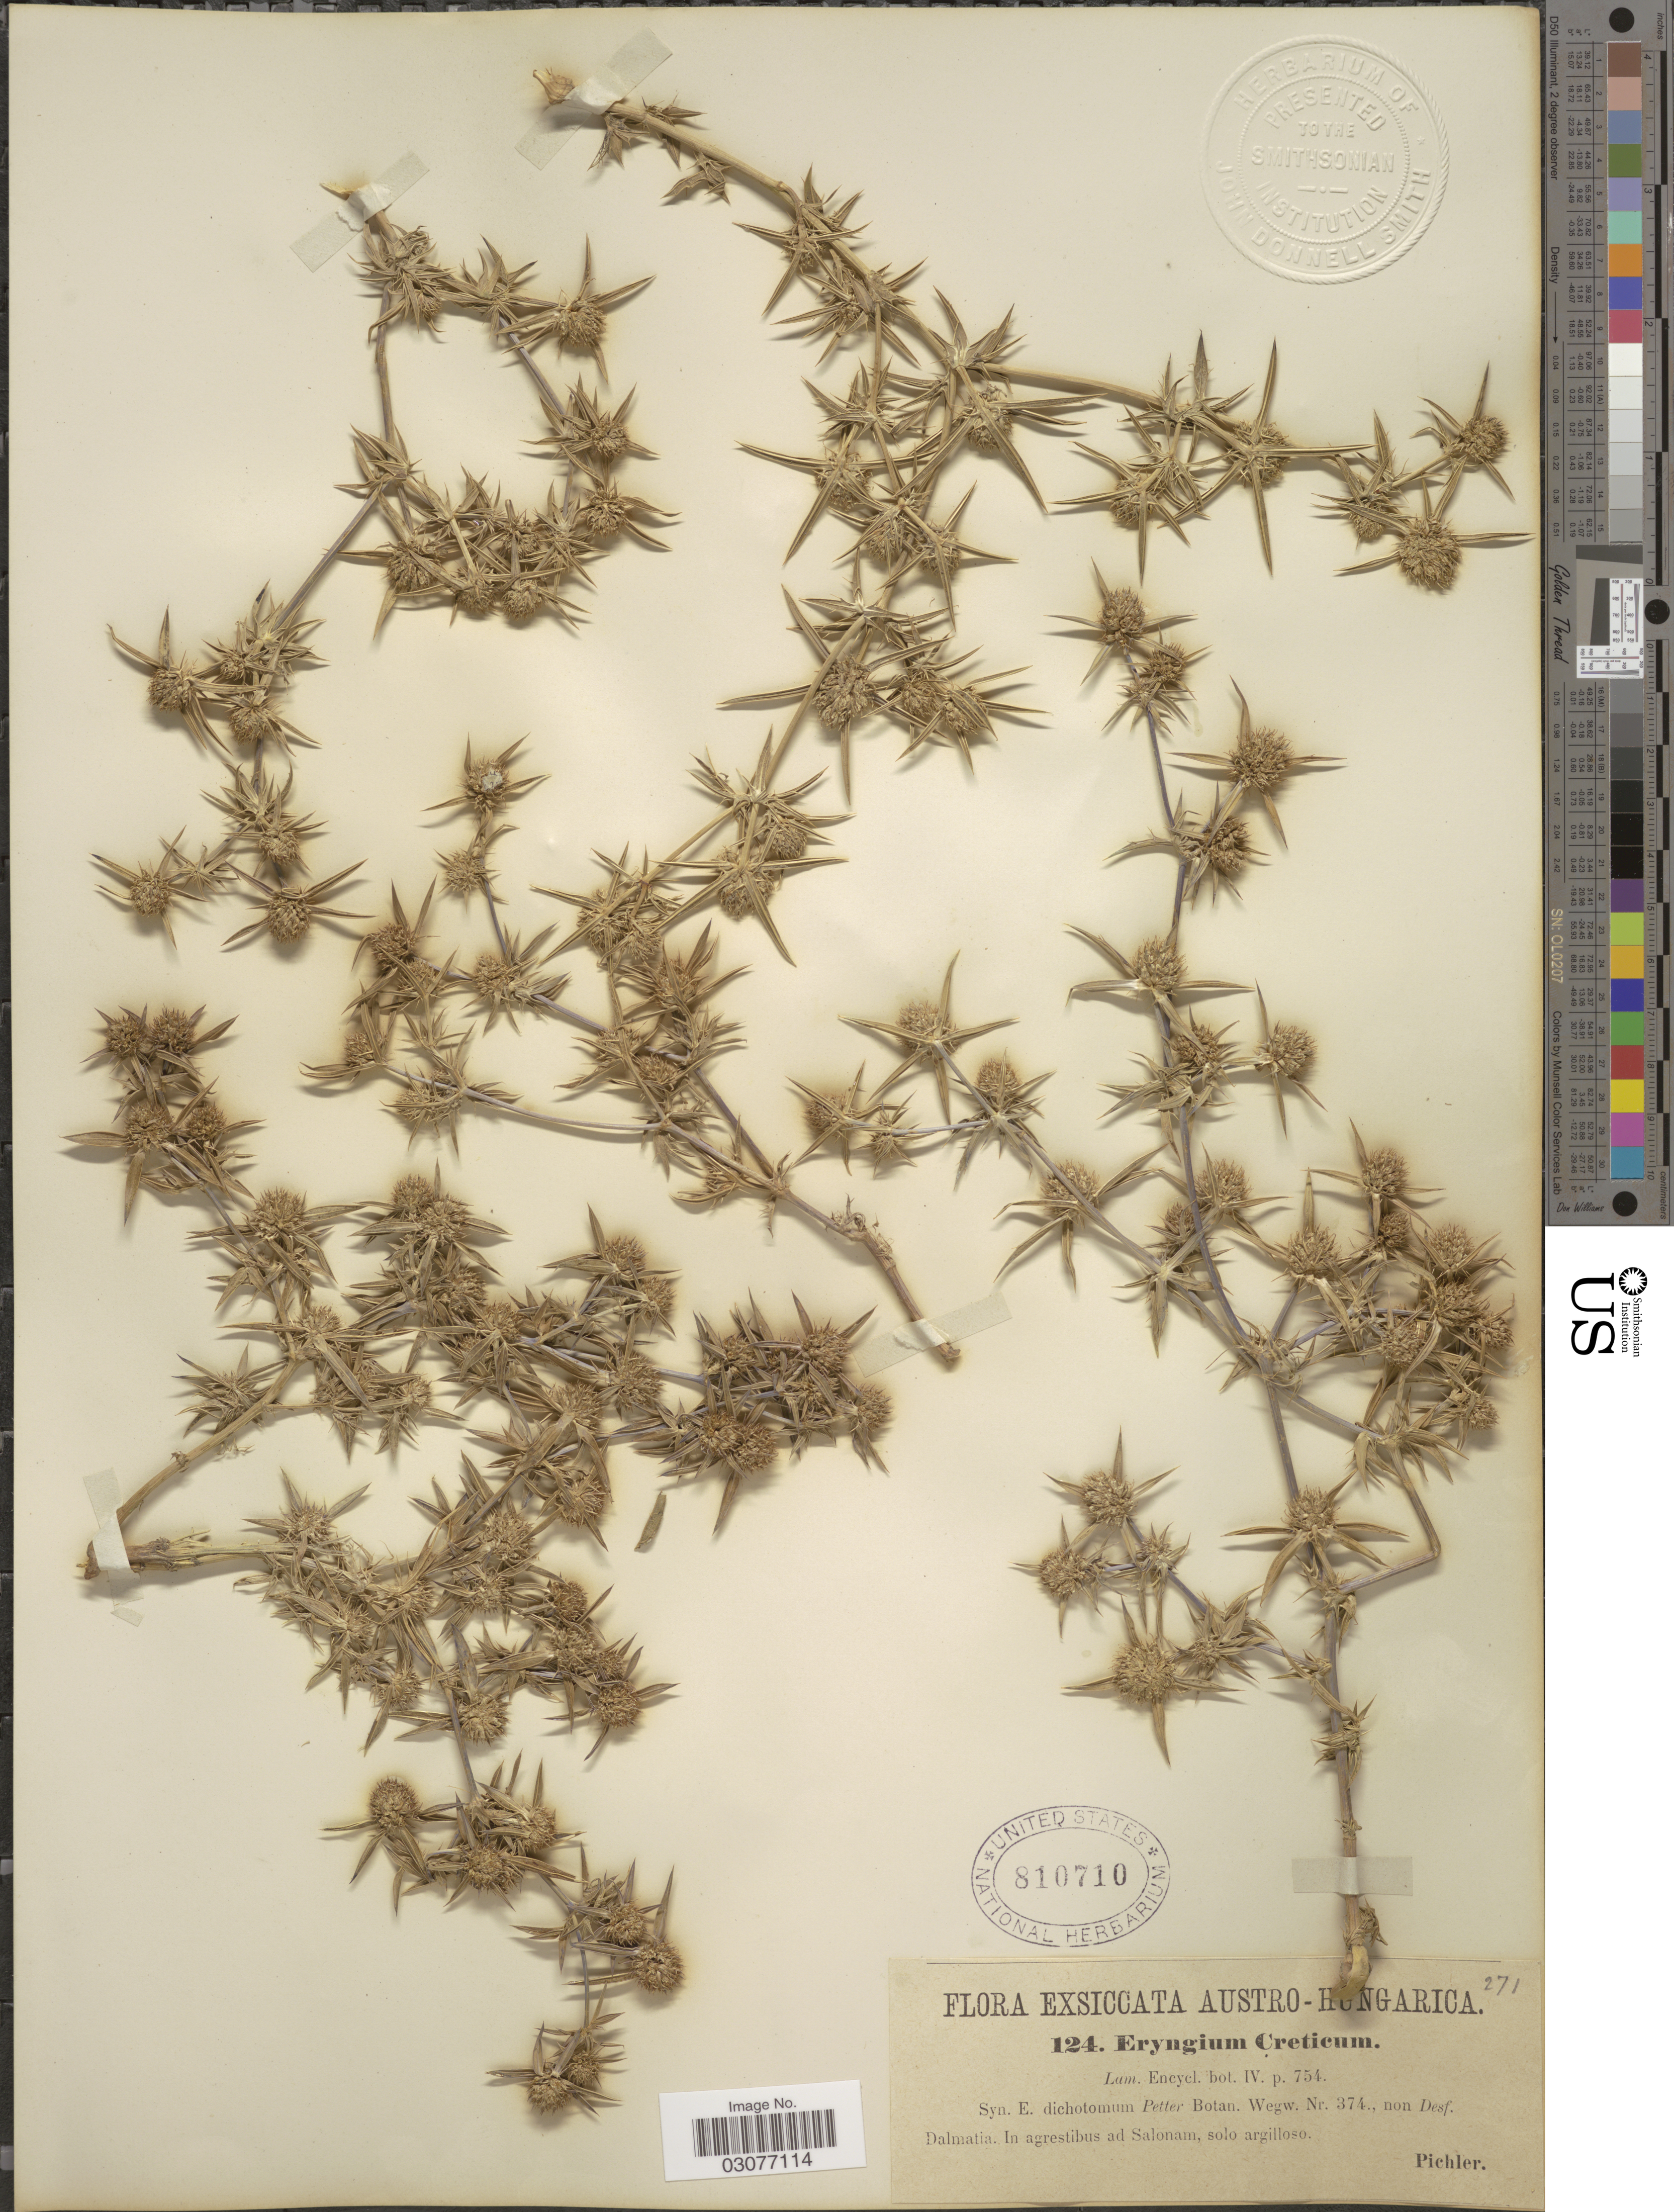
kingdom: Plantae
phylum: Tracheophyta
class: Magnoliopsida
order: Apiales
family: Apiaceae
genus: Eryngium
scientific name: Eryngium creticum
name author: Lam.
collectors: Pichler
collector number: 124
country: Hungary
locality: Austro-Hungarica. Dalmatia. In agrestibus ad Salonam.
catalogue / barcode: US 810710